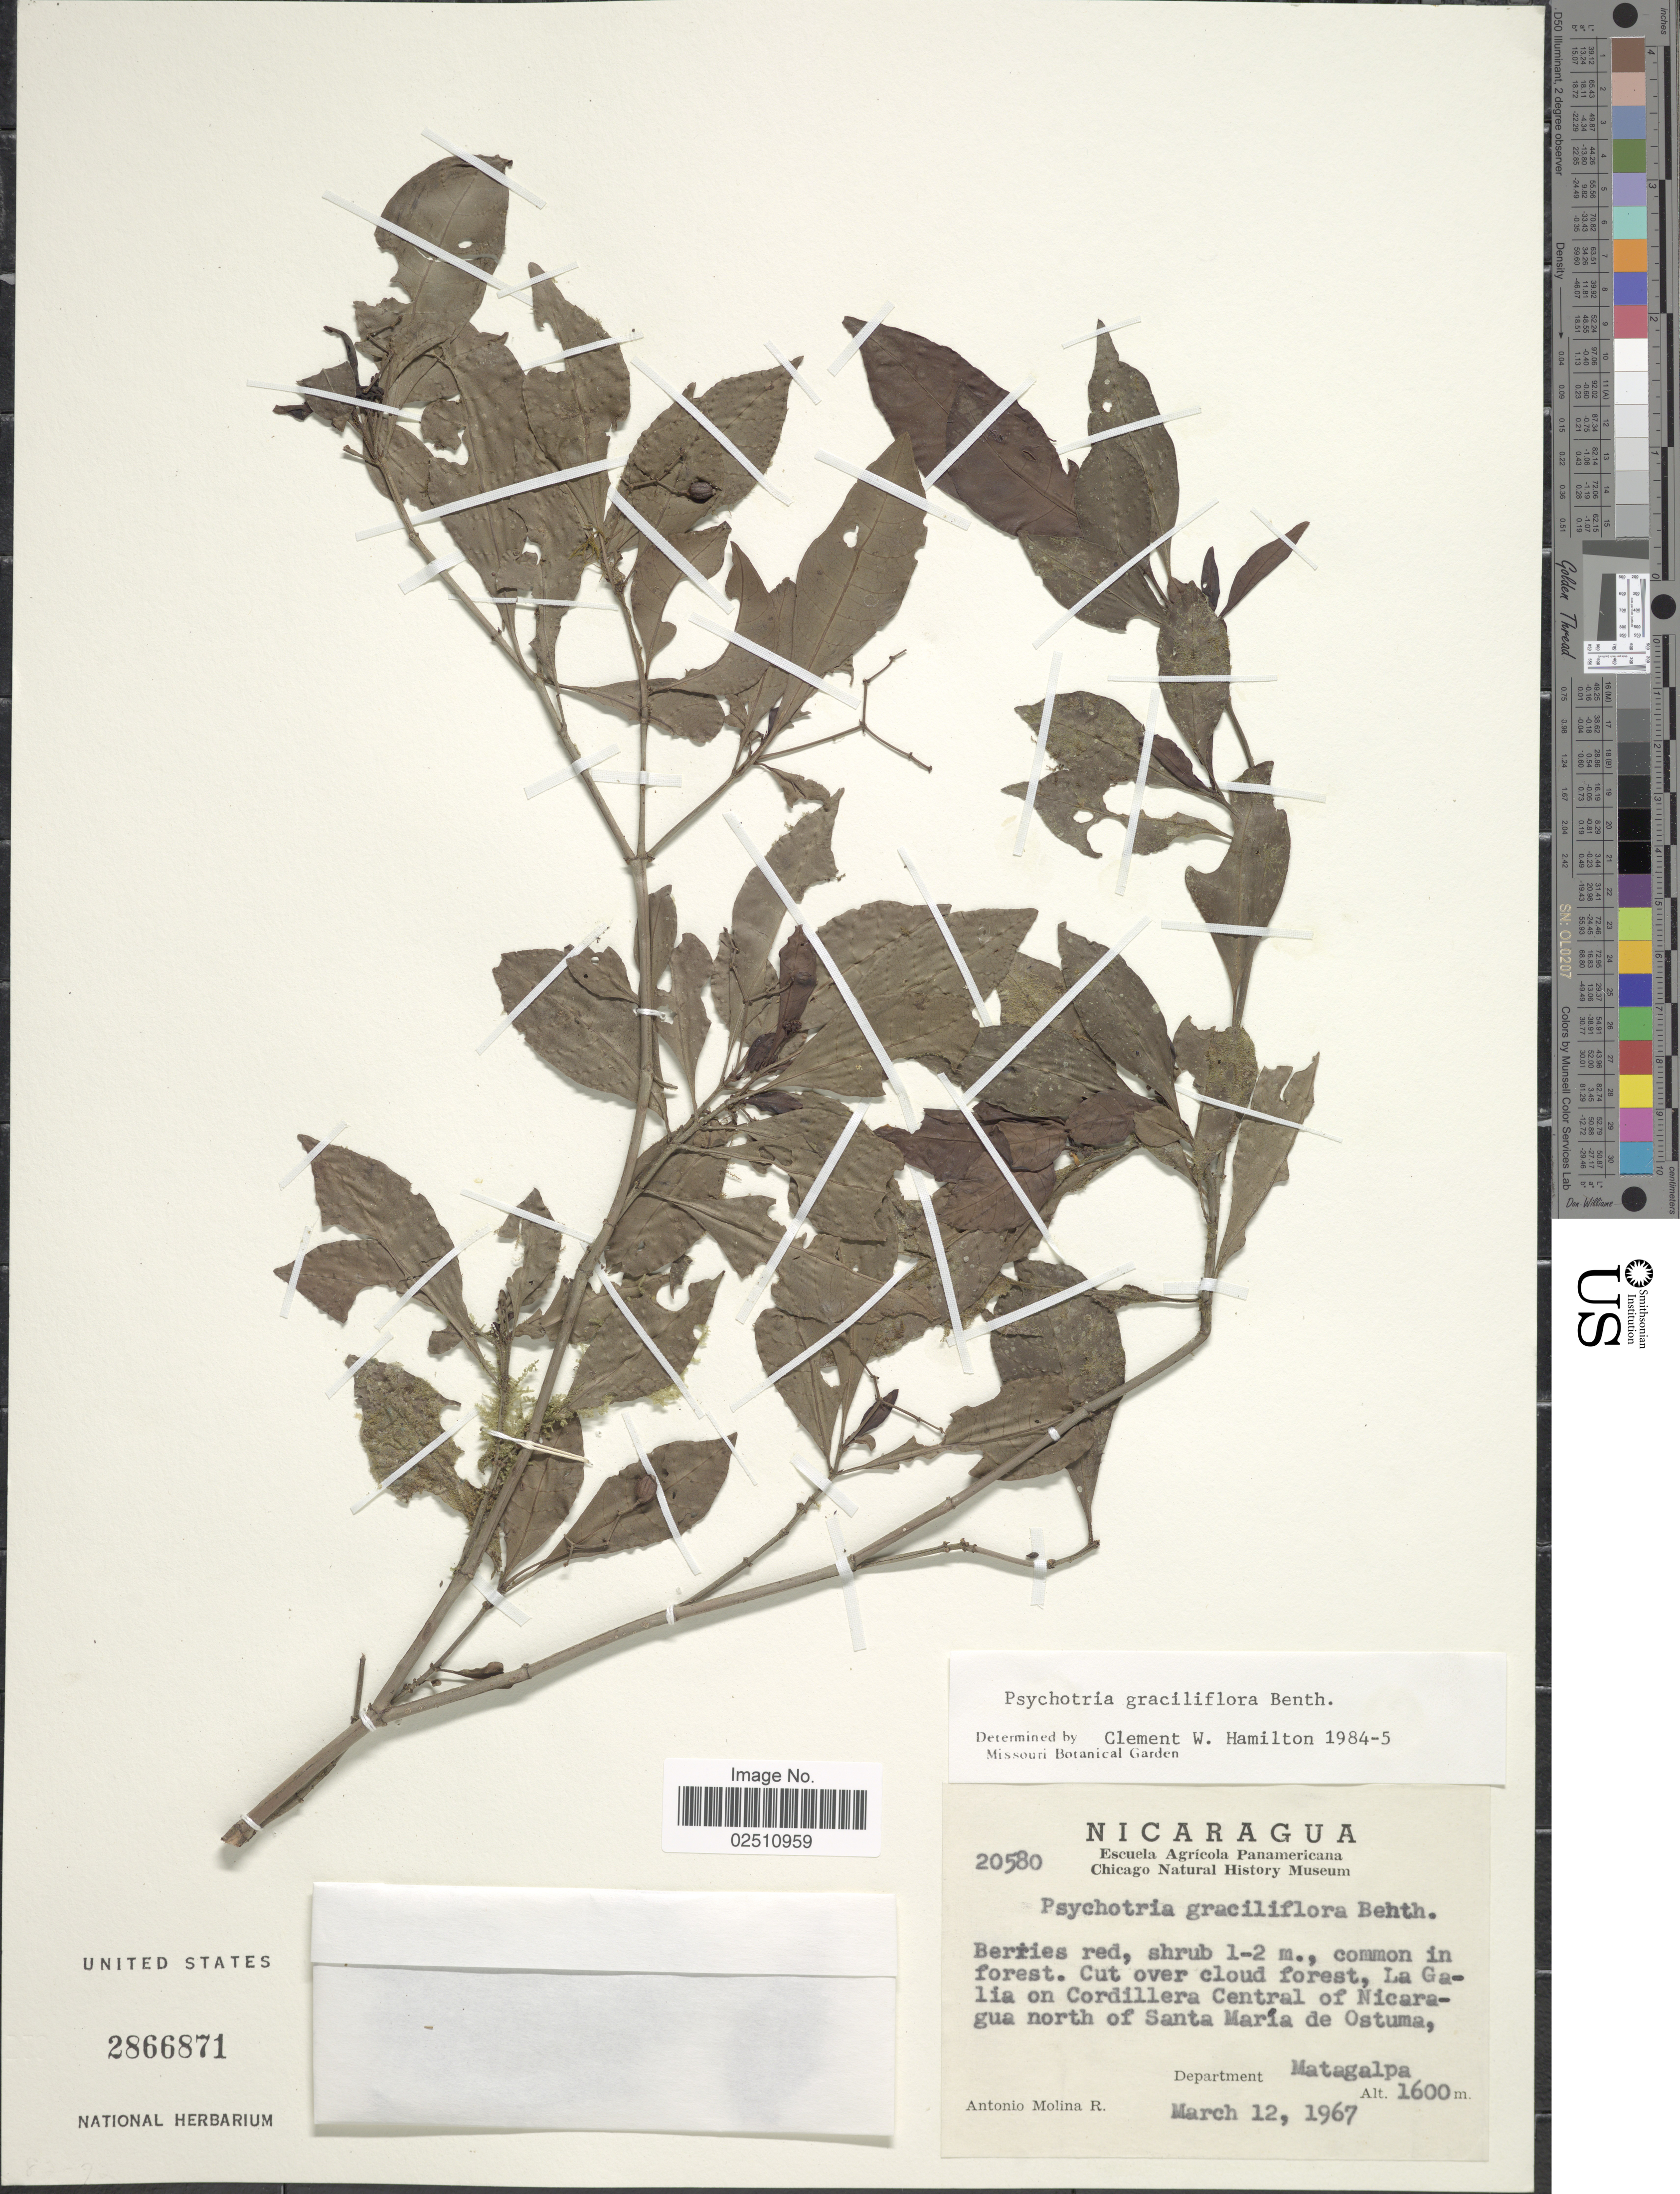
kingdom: Plantae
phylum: Tracheophyta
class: Magnoliopsida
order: Gentianales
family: Rubiaceae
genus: Psychotria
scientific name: Psychotria graciliflora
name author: Benth.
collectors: A. Molina R.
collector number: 20580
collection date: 1967-03-12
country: Nicaragua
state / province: Matagalpa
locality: Cut over cloud forest, La Galia on Cordillera Central of Nicaragua north of Santa Maria de Ostuma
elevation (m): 1600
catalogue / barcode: US 2866871